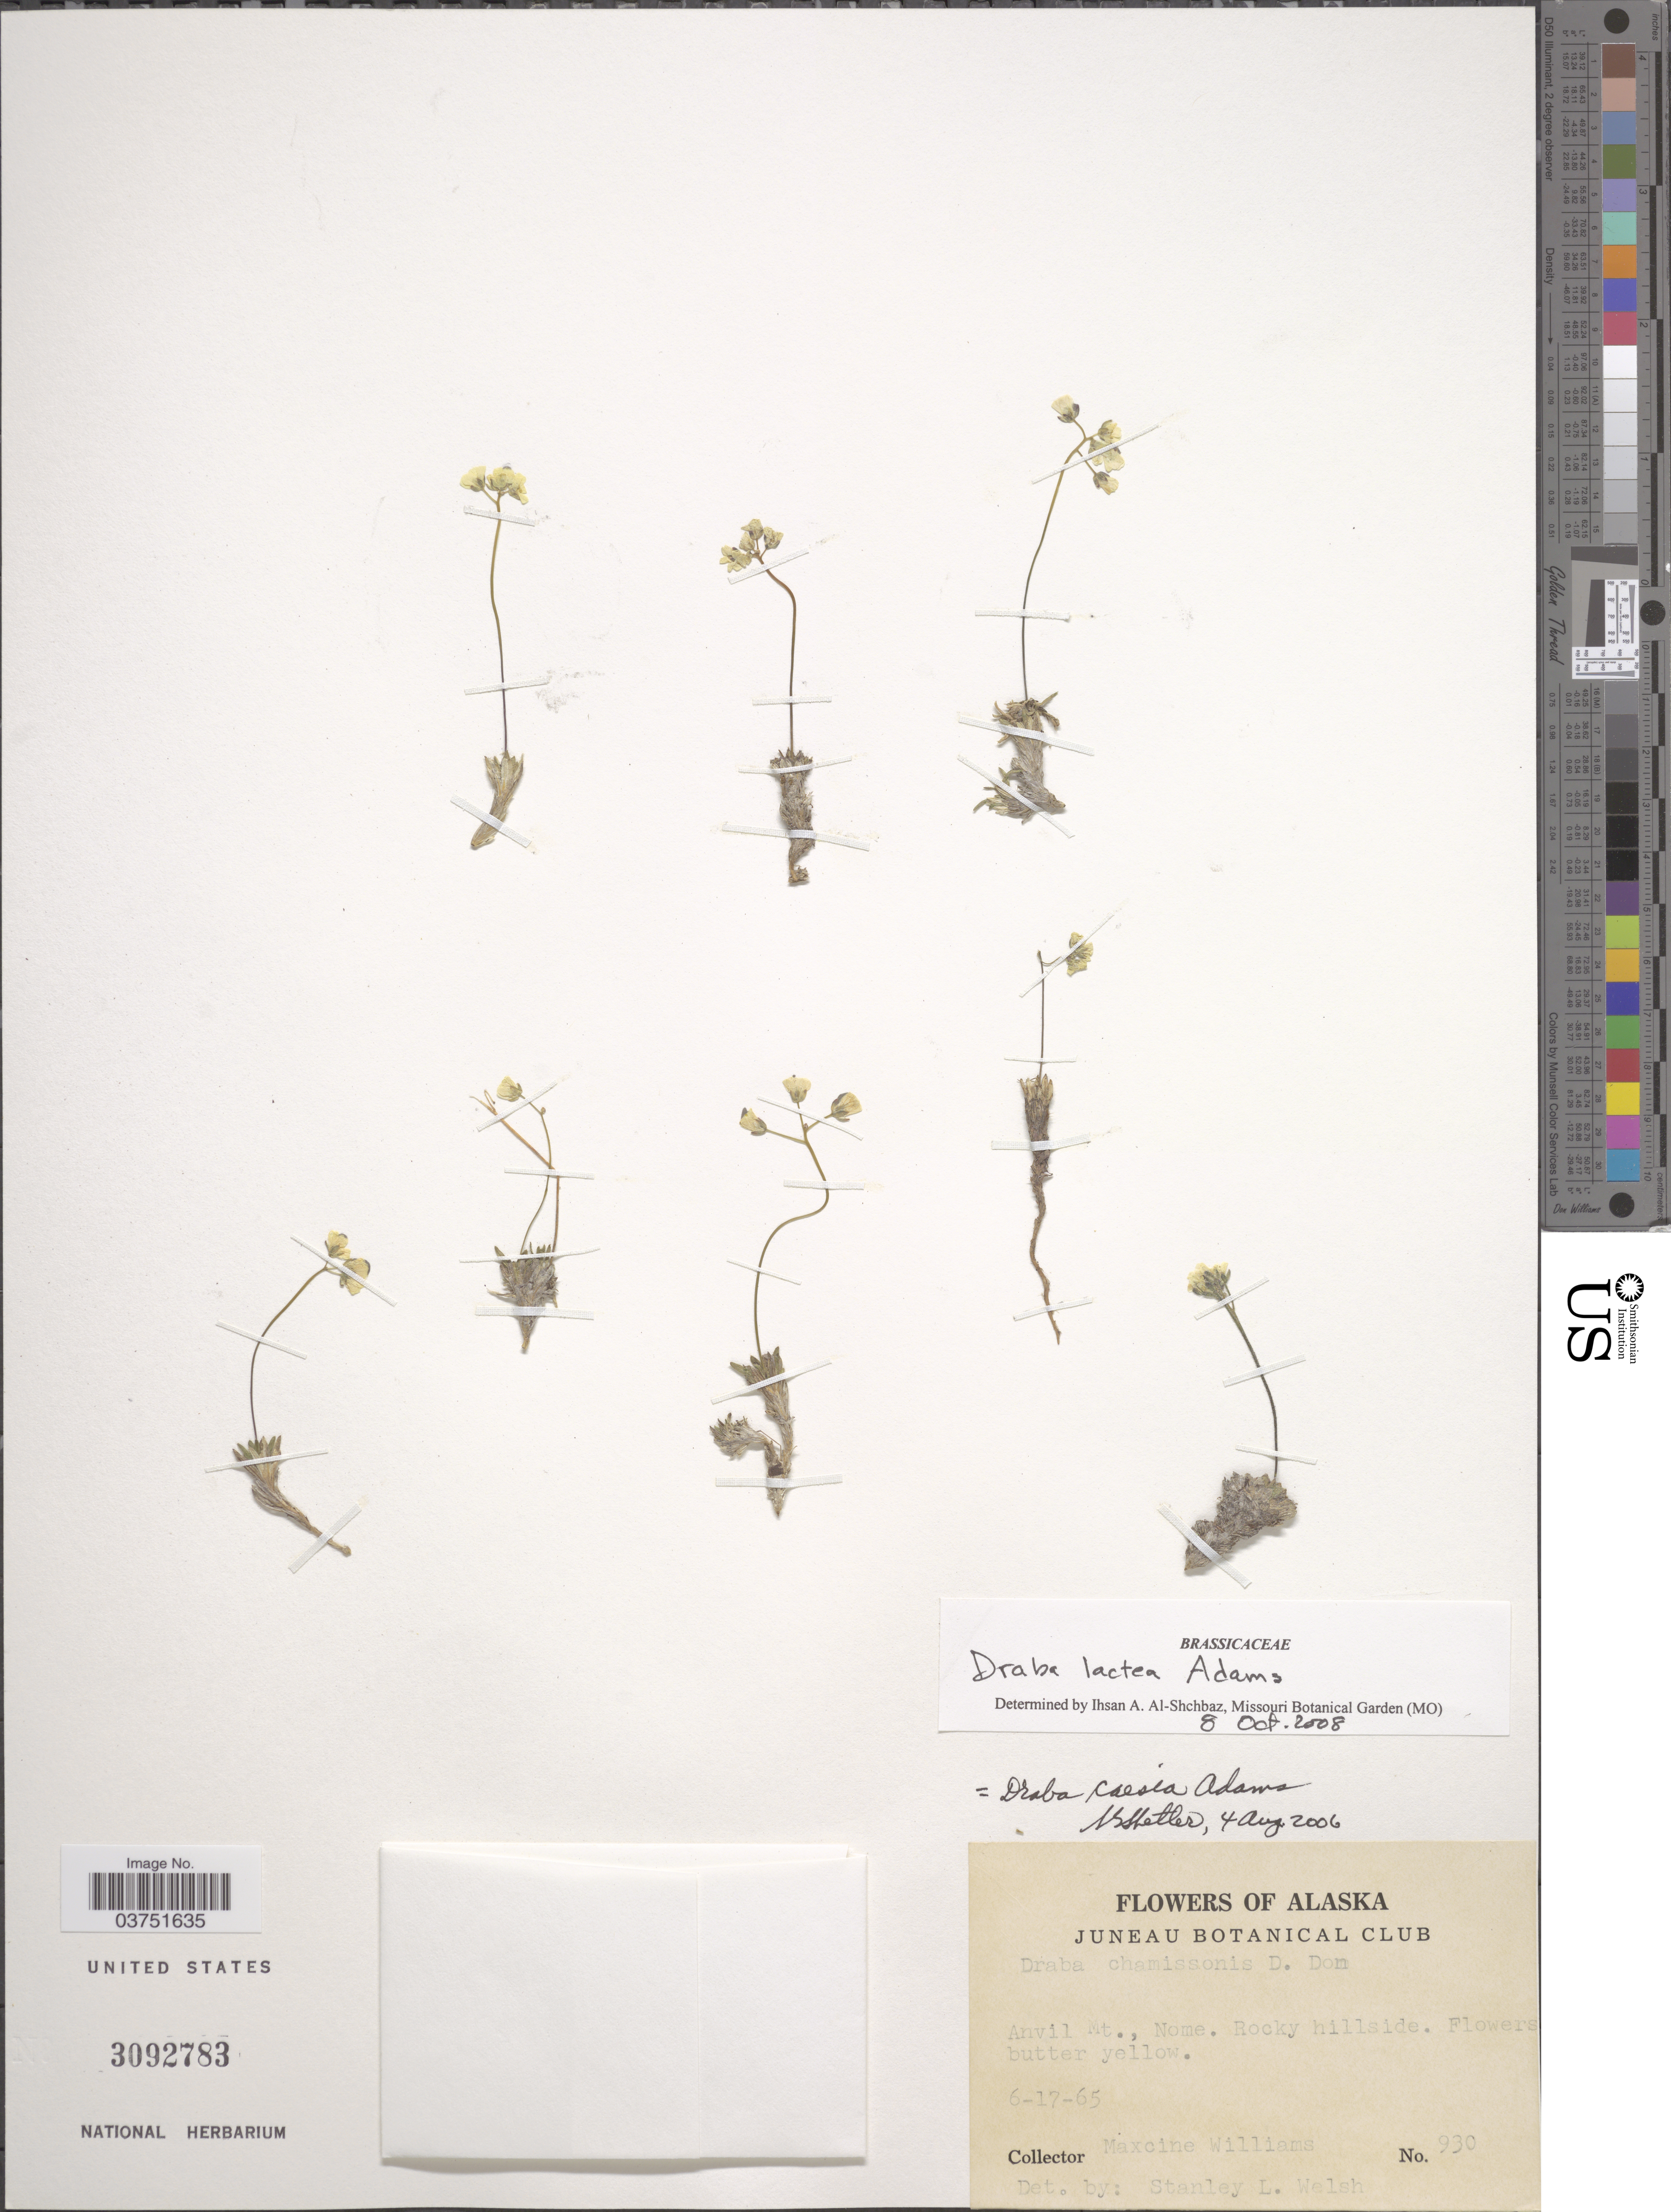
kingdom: Plantae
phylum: Tracheophyta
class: Magnoliopsida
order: Brassicales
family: Brassicaceae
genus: Draba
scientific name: Draba lactea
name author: Adams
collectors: M. Williams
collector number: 930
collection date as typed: Transcribed d/m/y: 17/6/65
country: United States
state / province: Alaska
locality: Anvil Mt., Nome. Rocky hillside.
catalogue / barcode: US 3092783